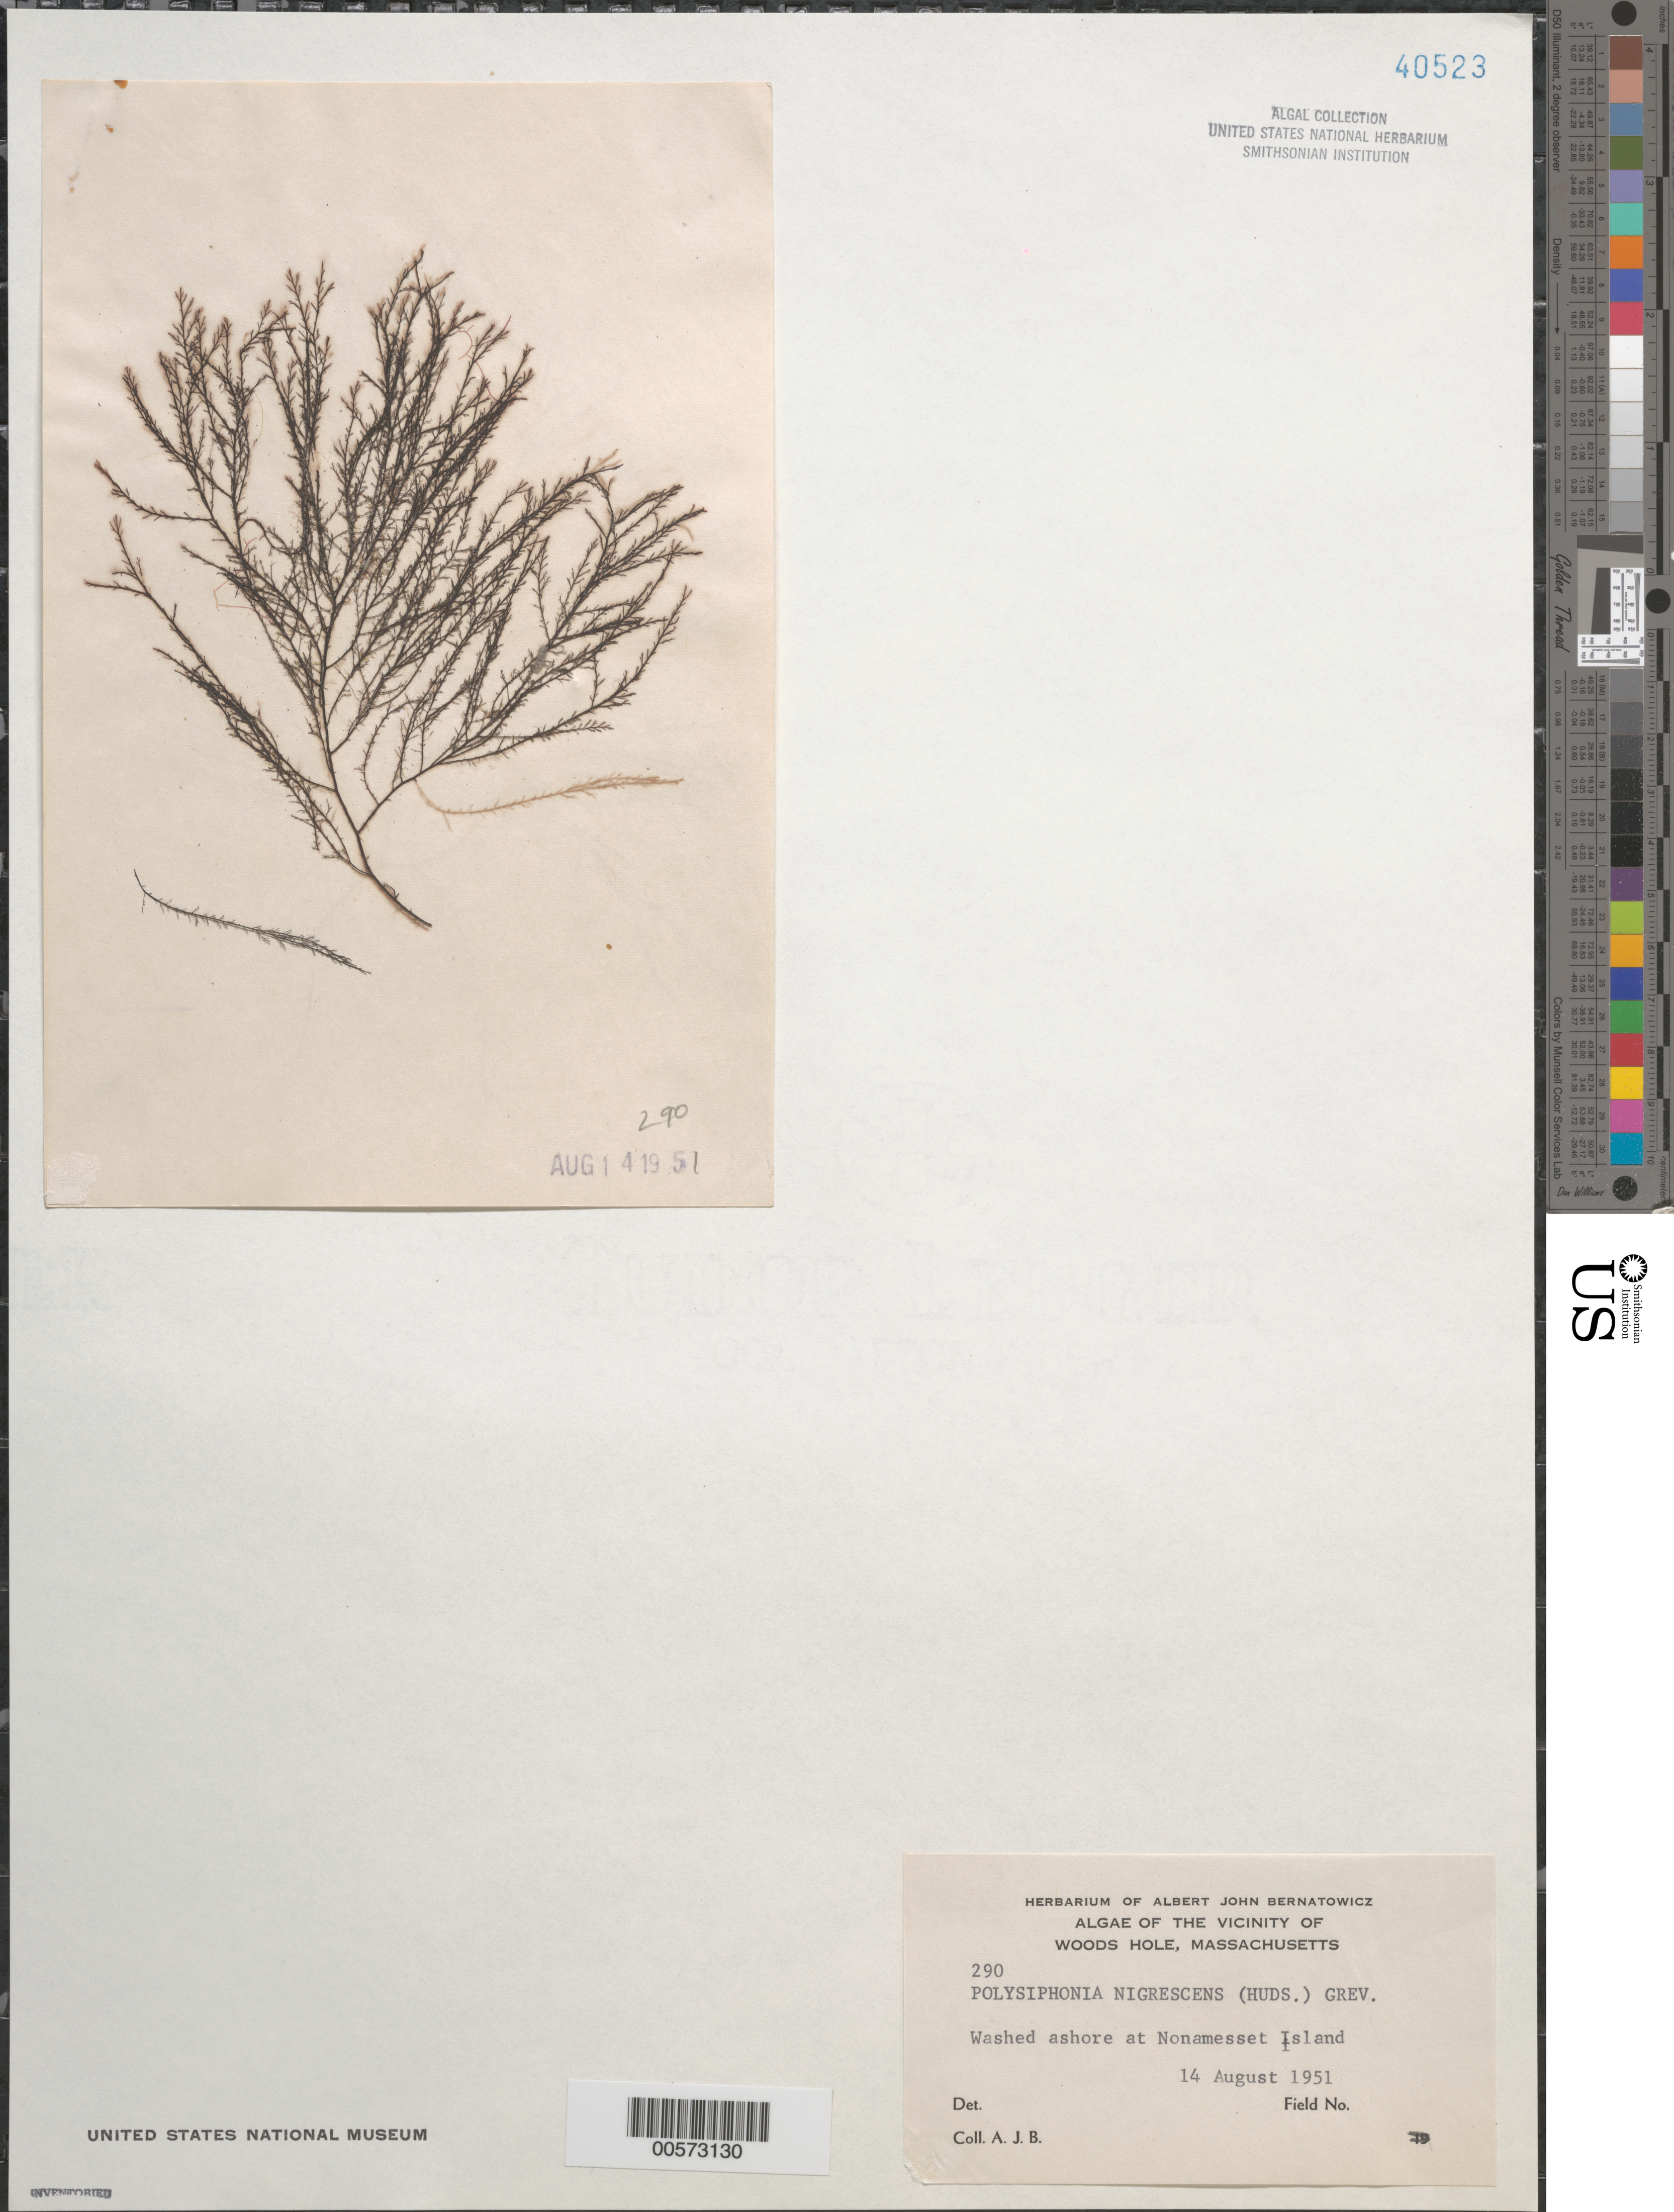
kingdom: Plantae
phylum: Rhodophyta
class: Florideophyceae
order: Ceramiales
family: Rhodomelaceae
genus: Vertebrata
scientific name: Vertebrata fucoides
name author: (Hudson) Kuntze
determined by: Algae name updating Project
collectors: A. Bernatowicz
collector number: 290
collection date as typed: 14 Aug 1951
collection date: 1951-08-14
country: United States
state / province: Massachusetts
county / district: Dukes County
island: Nonamesset Island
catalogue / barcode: US 40523